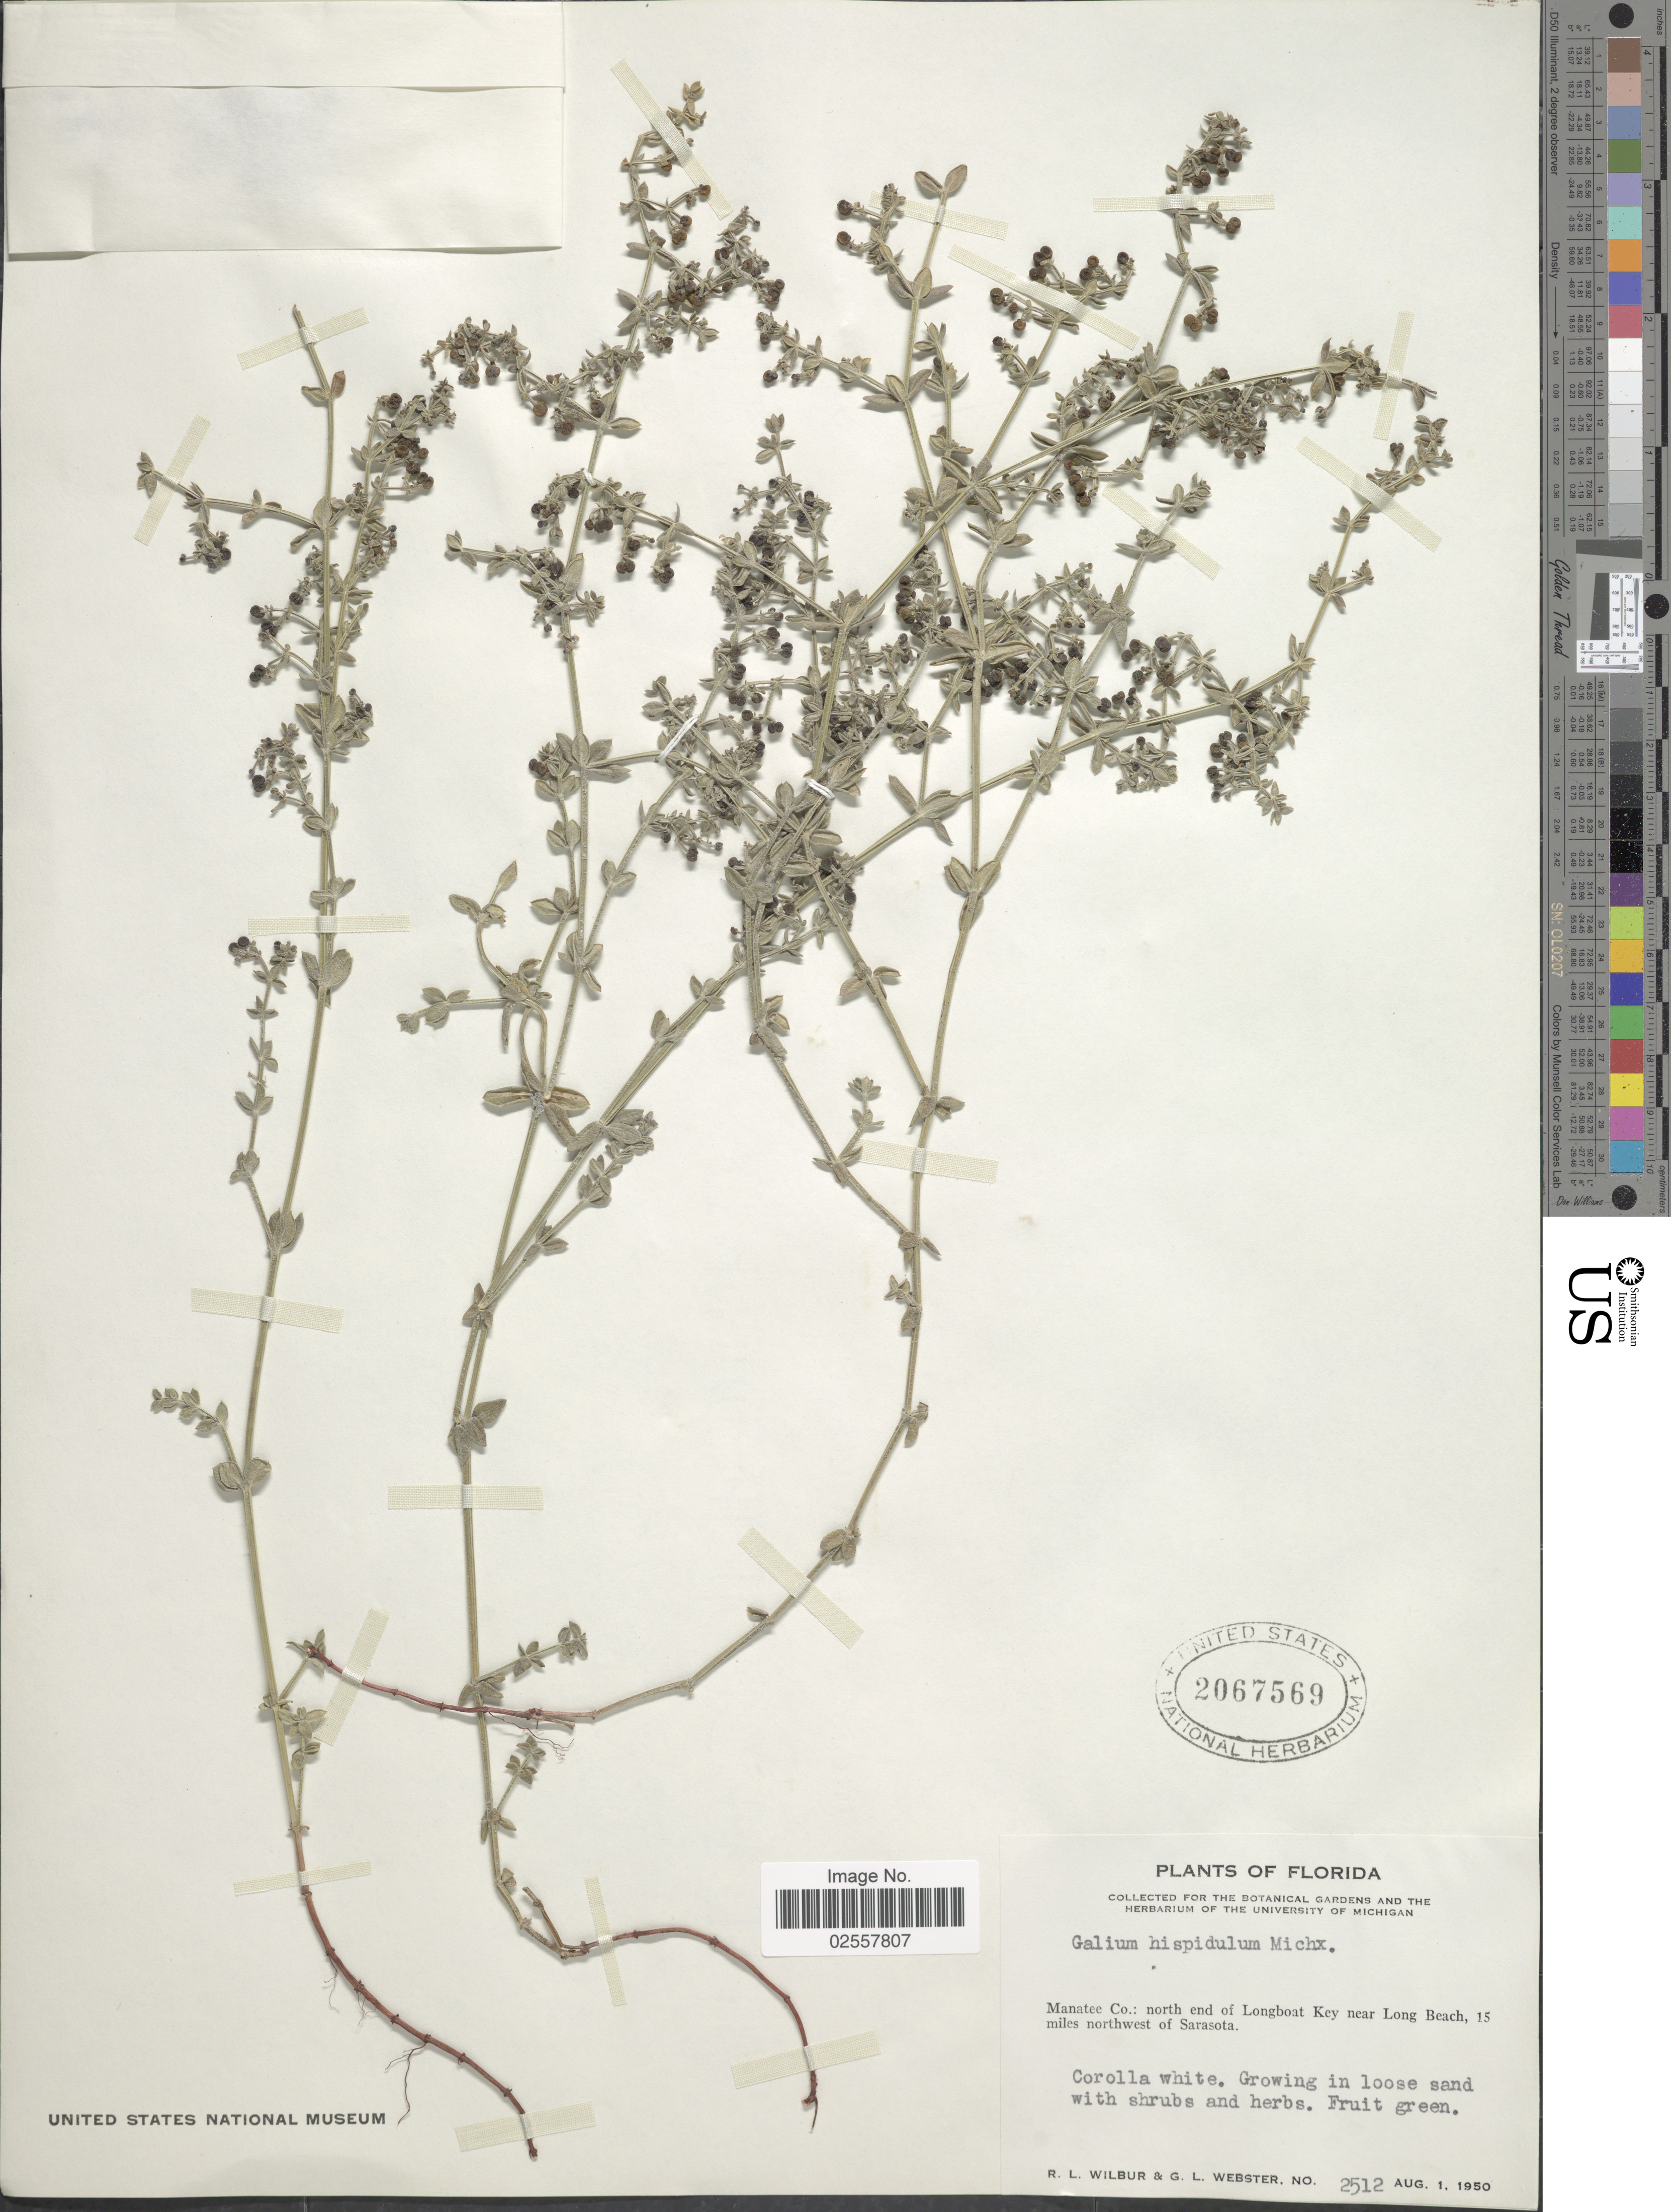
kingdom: Plantae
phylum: Tracheophyta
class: Magnoliopsida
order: Gentianales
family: Rubiaceae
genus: Galium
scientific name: Galium hispidulum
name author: Michx.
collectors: R. L. Wilbur & G. L. Webster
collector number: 2512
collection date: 1950-08-01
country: United States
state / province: Florida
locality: Manatee Co.: north end of Longboat Key near Long Beach, 15 miles northwest of Sarasota.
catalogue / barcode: US 2067569